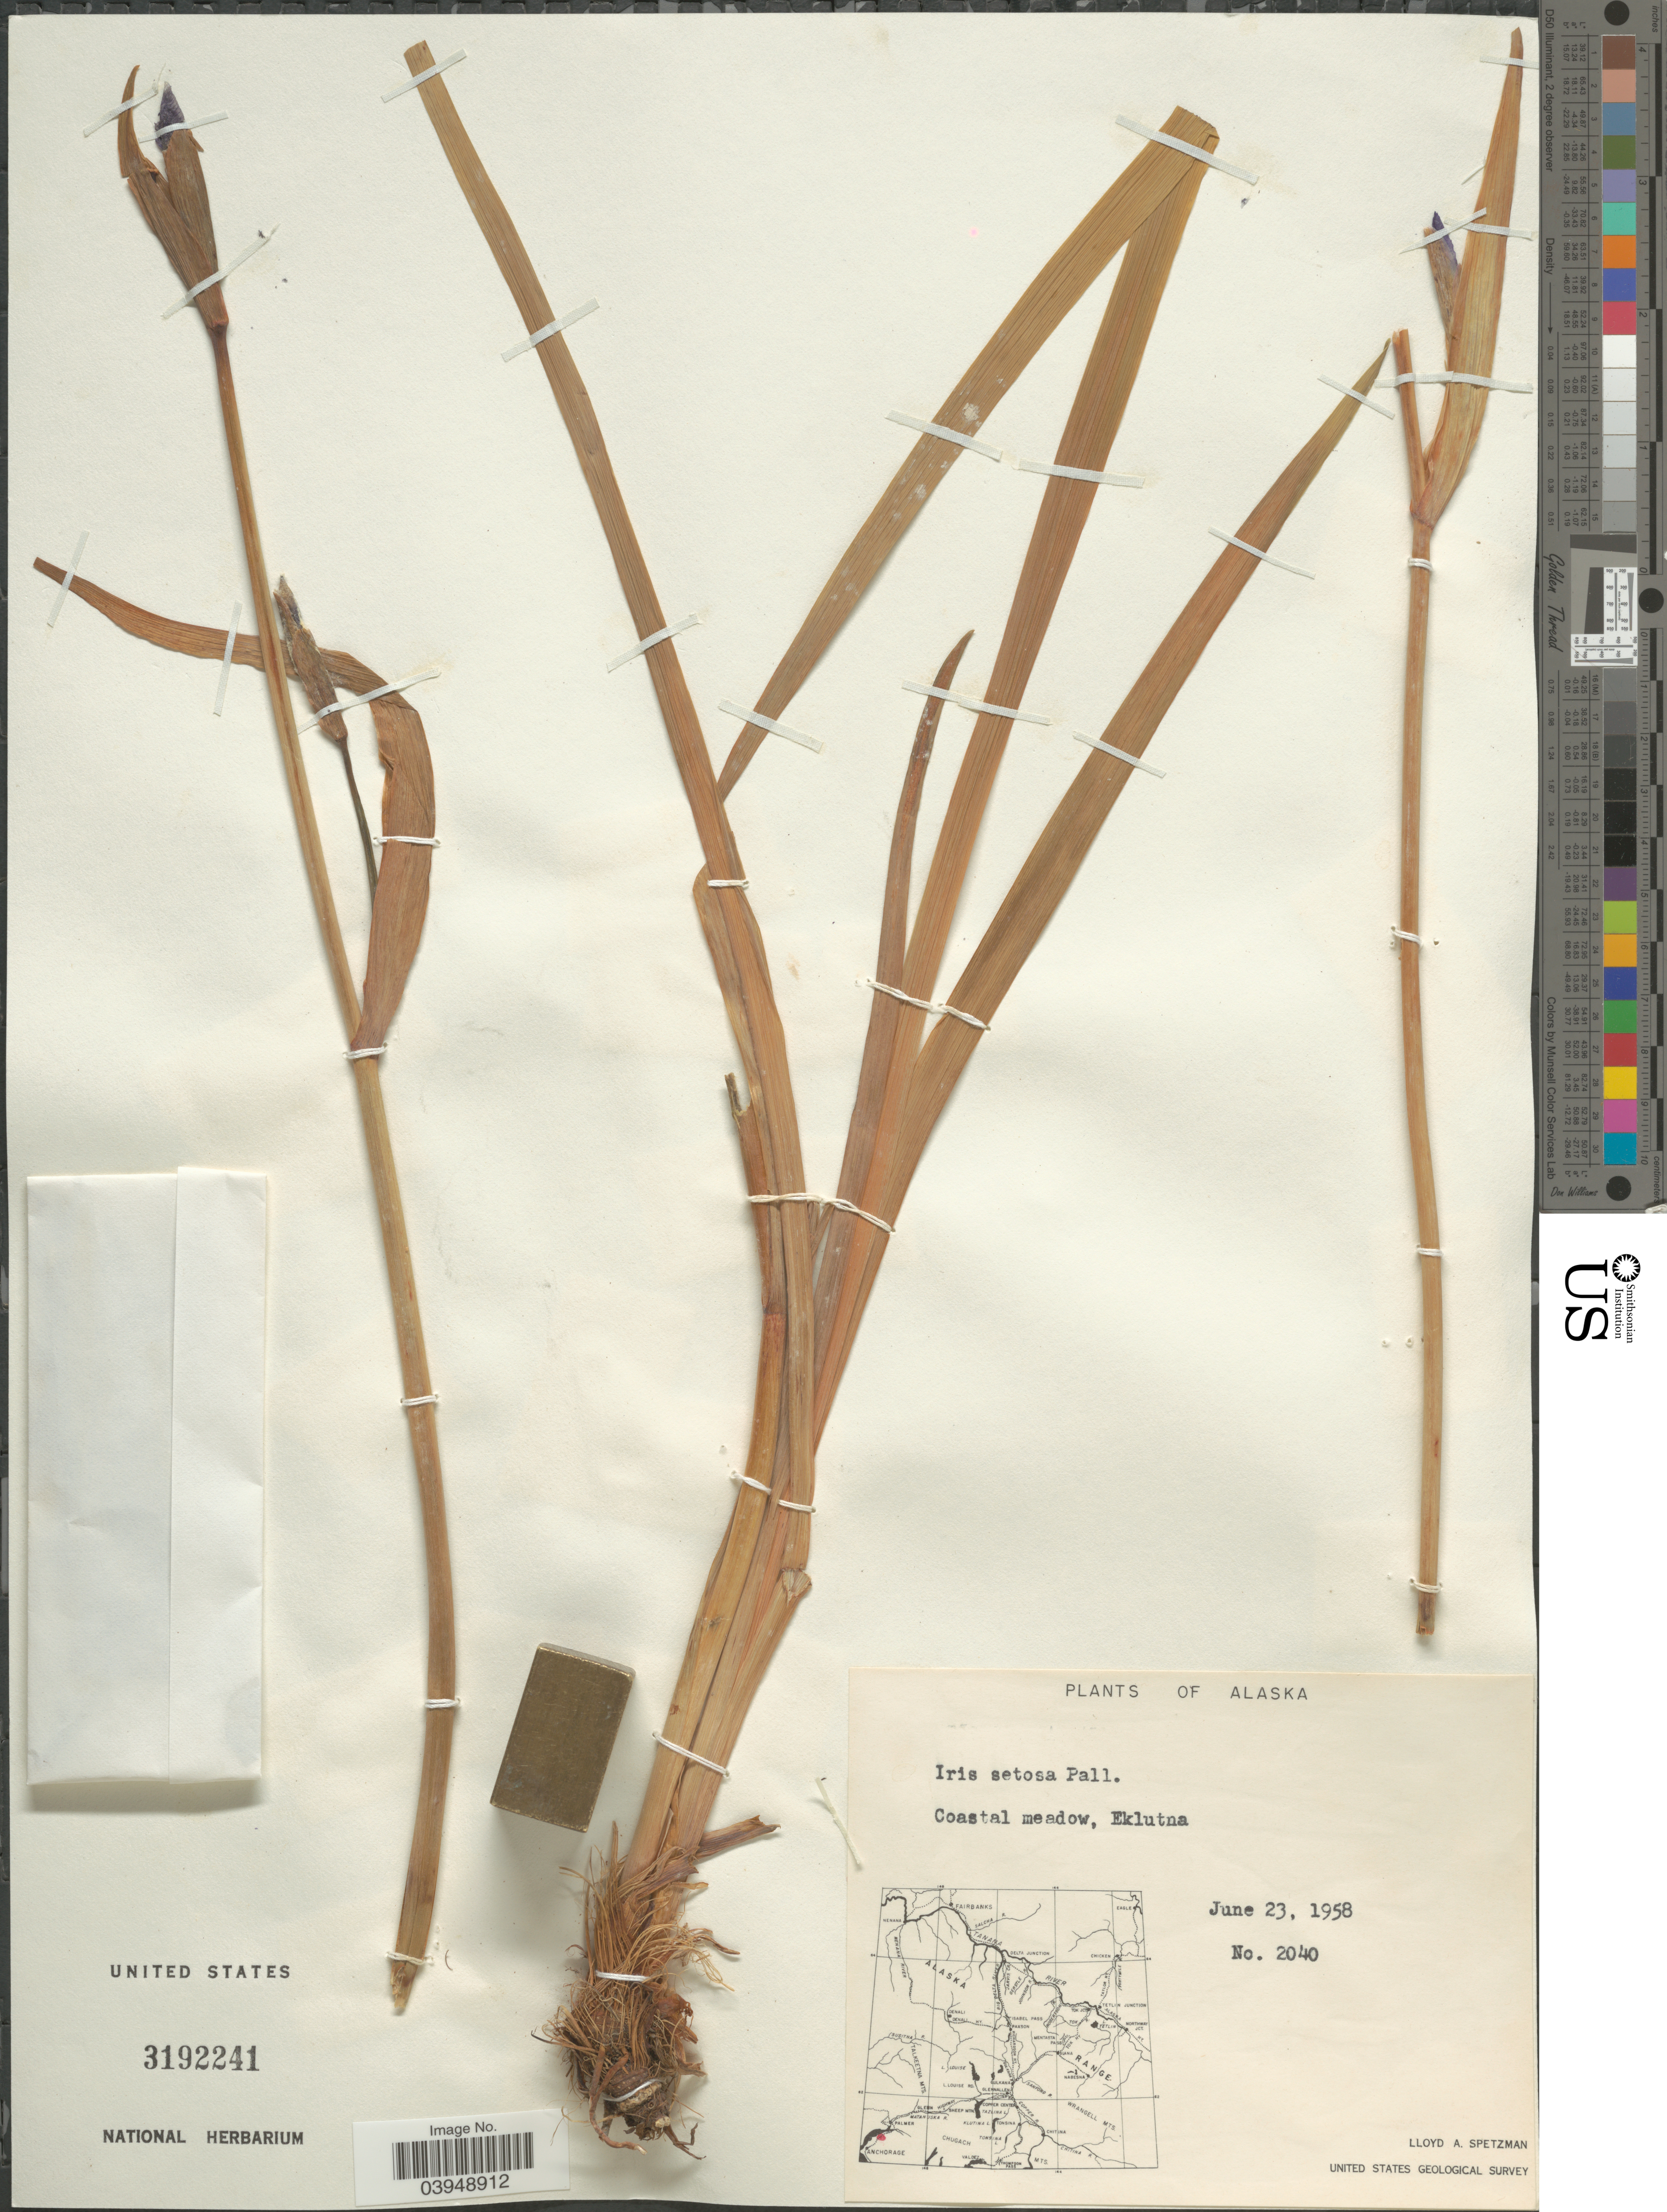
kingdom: Plantae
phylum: Tracheophyta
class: Liliopsida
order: Asparagales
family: Iridaceae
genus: Iris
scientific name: Iris setosa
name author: Pall. ex Link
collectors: L. Spetzman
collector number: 2040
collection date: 1958-06-23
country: United States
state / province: Alaska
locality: Coastal meadow, Eklutna.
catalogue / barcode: US 3192241